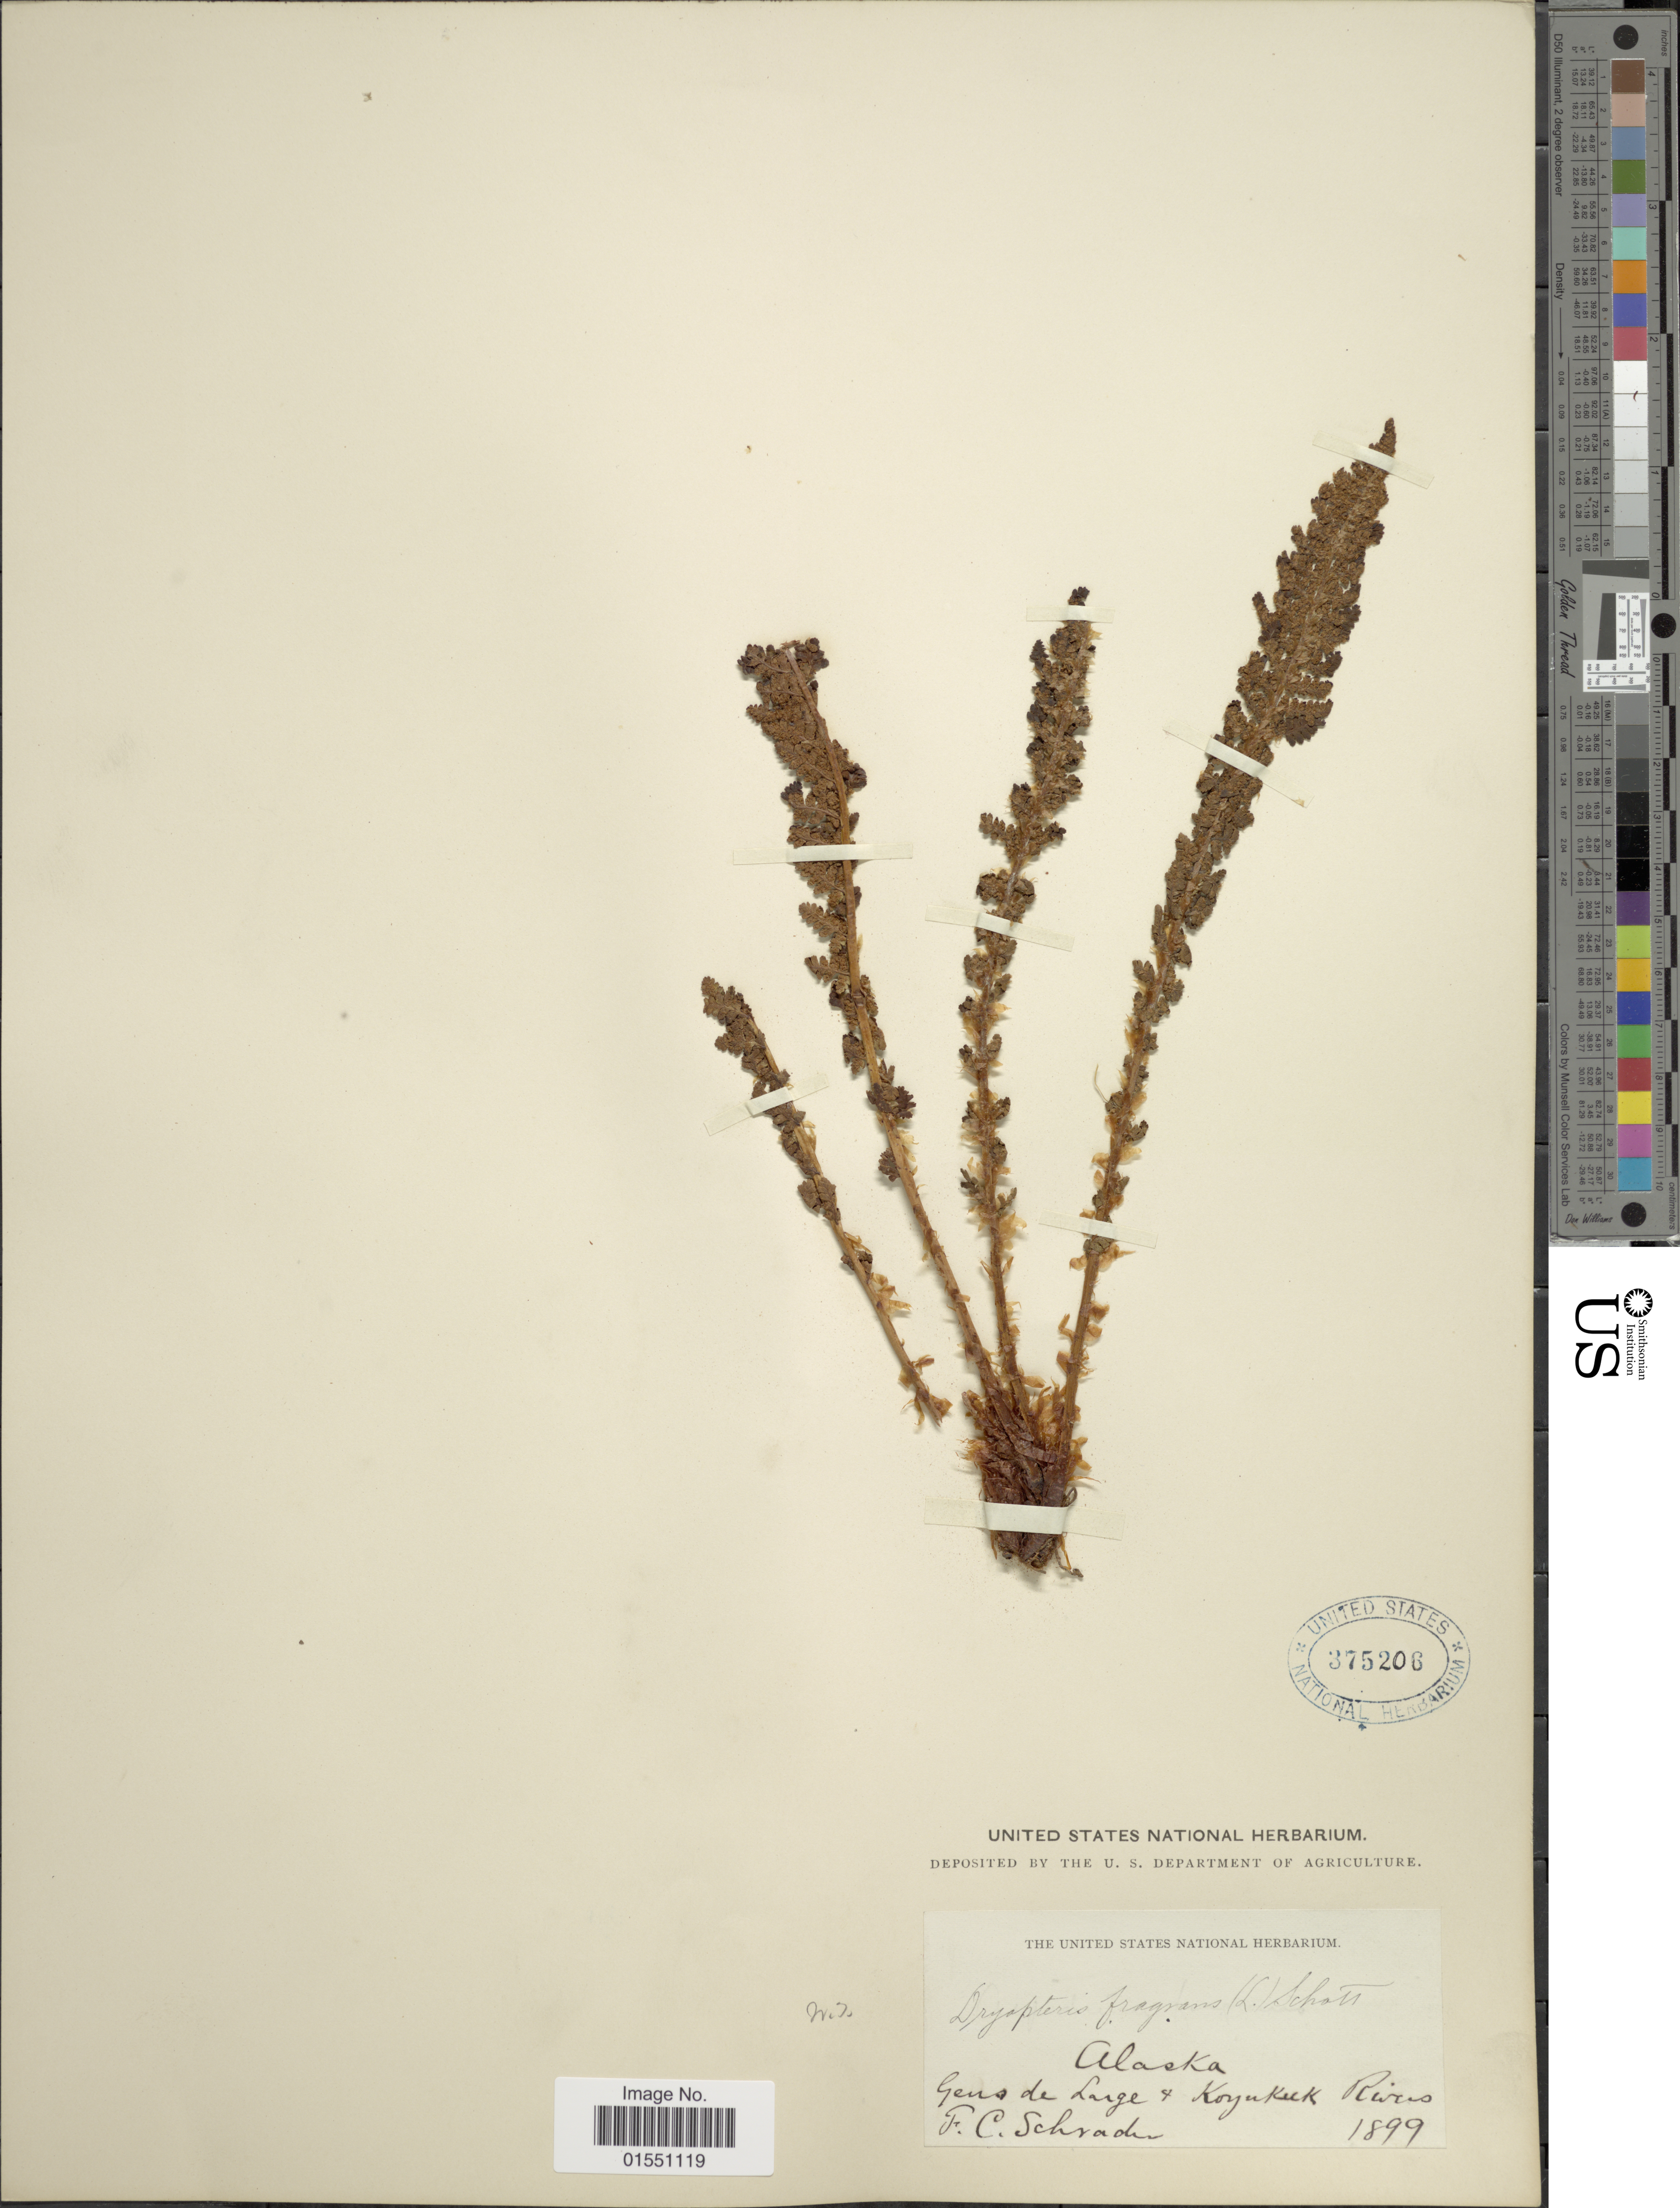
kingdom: Plantae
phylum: Tracheophyta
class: Polypodiopsida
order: Polypodiales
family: Dryopteridaceae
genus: Dryopteris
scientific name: Dryopteris fragrans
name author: (L.) Schott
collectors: F. C. Schrader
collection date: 1899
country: United States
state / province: Alaska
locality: Geus de Large & Koyukuk Rivers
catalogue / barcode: US 375206